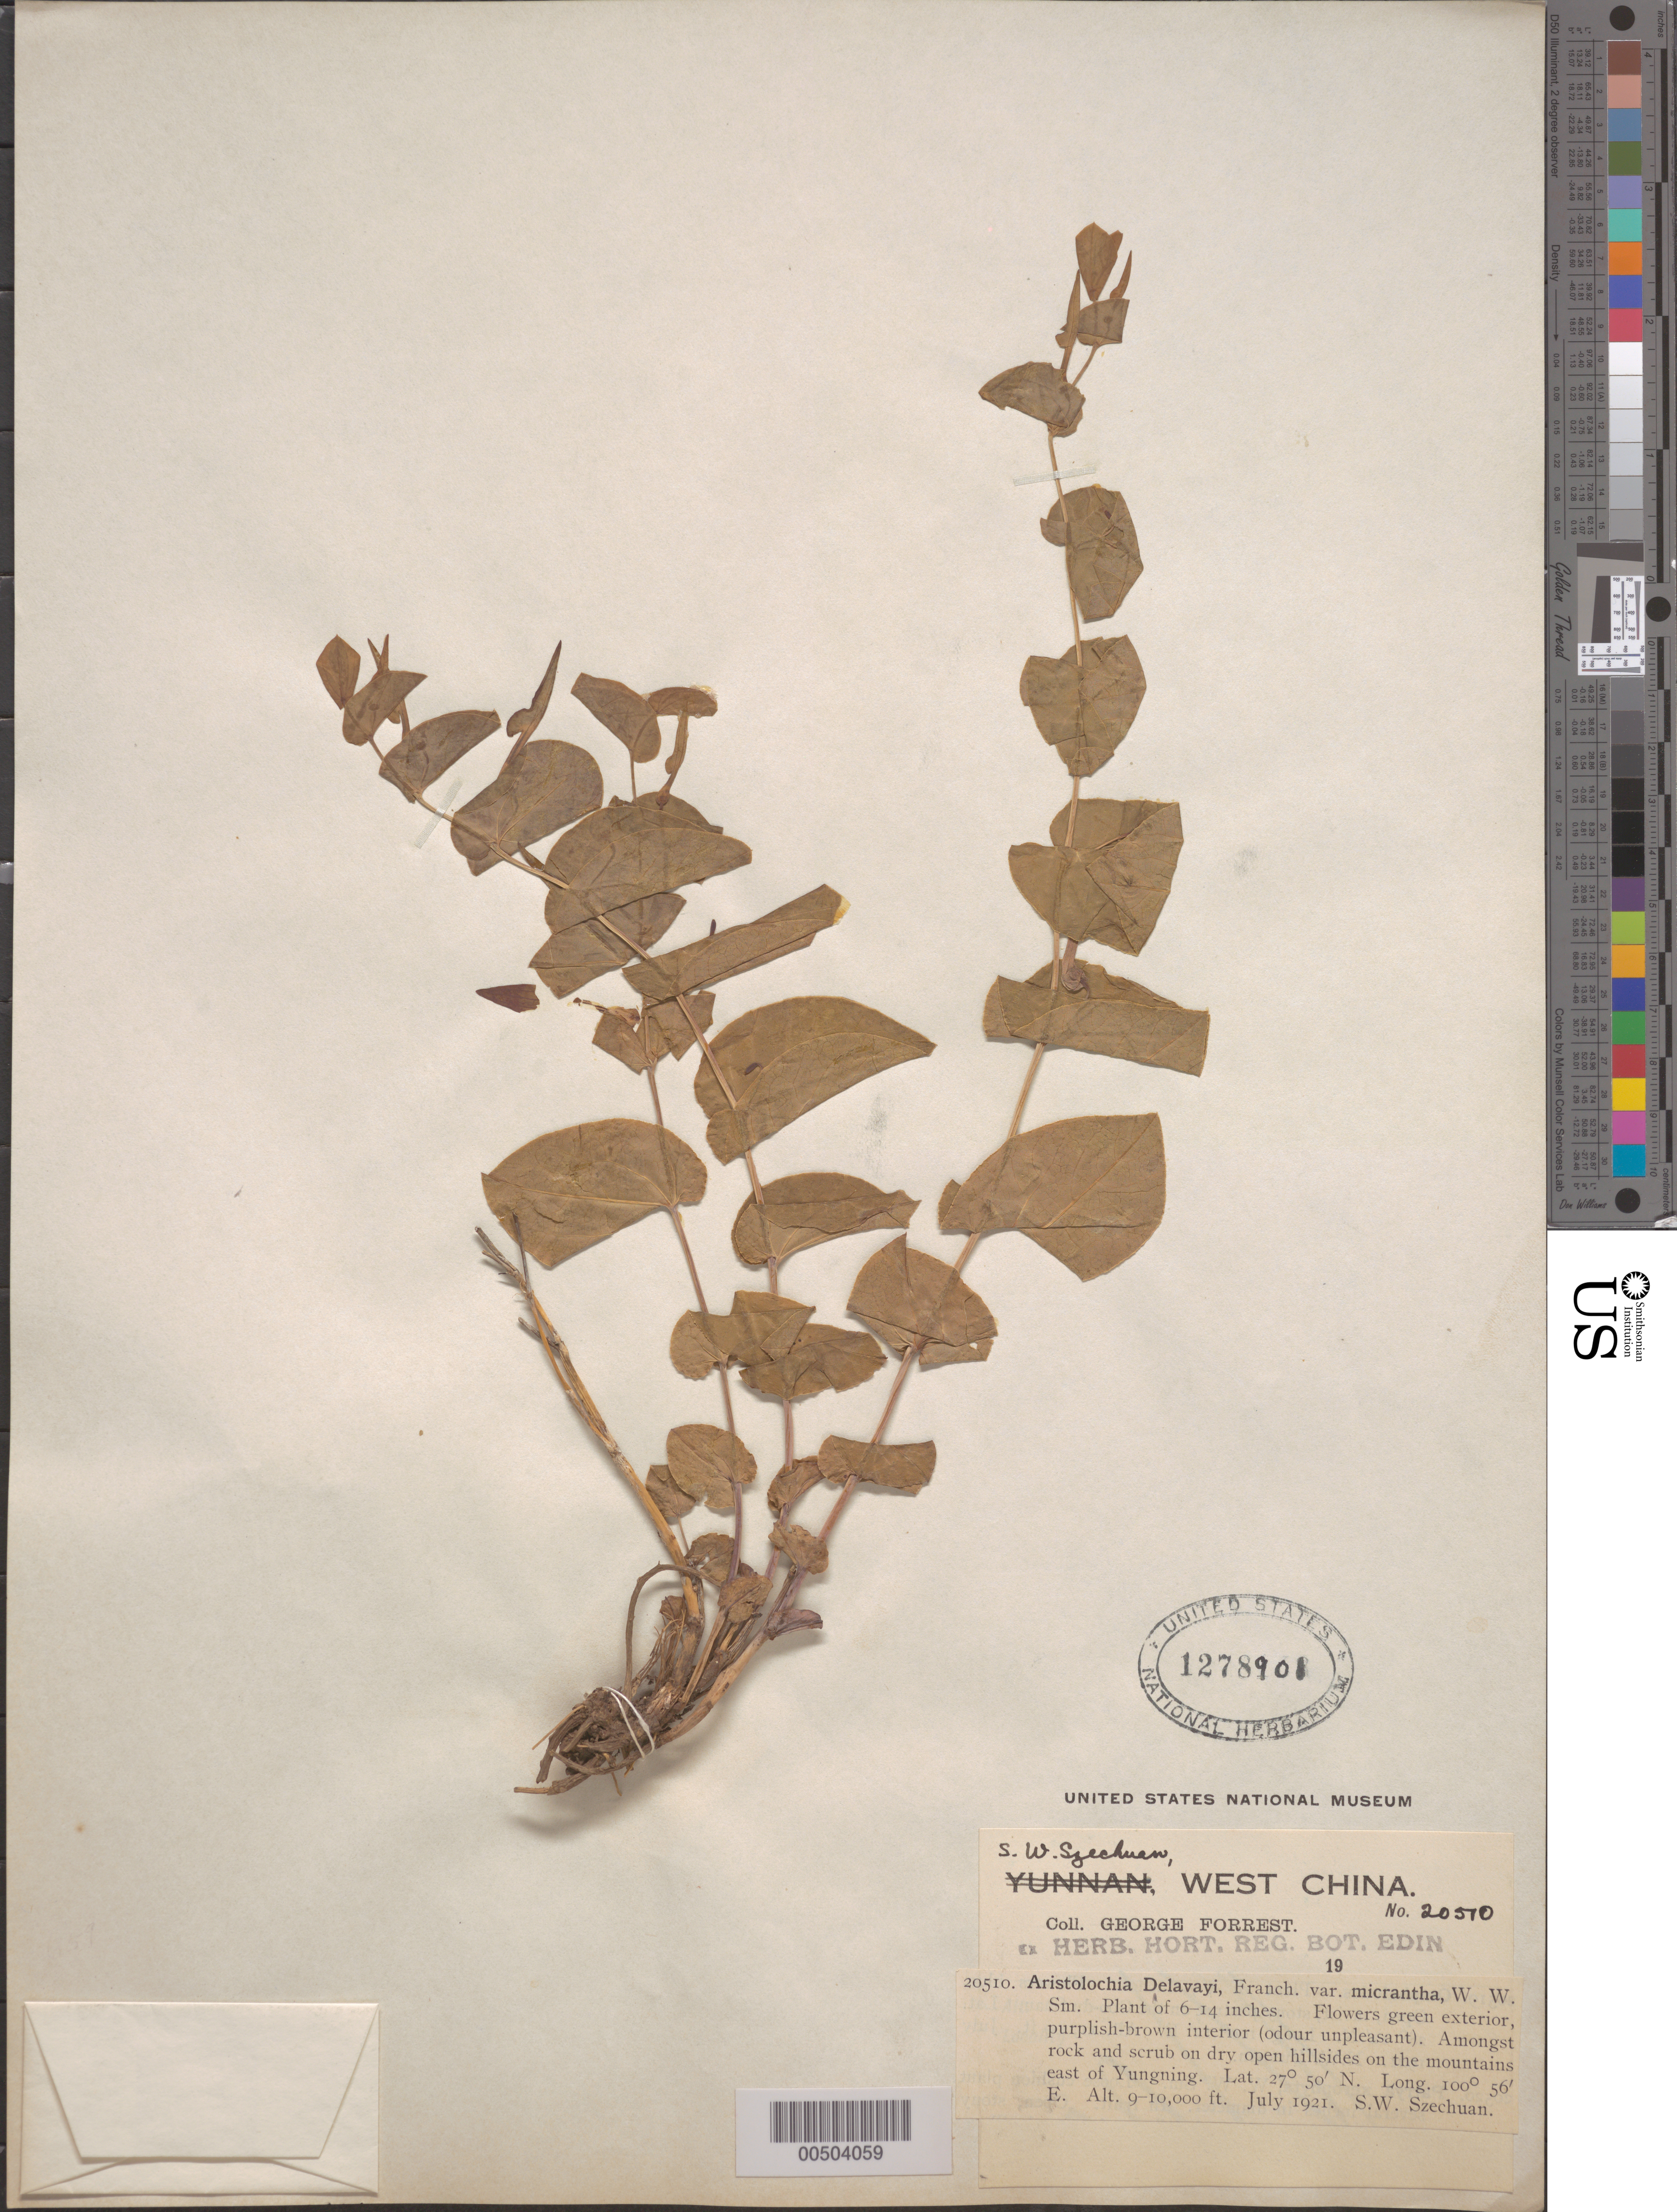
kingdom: Plantae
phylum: Tracheophyta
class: Magnoliopsida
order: Piperales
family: Aristolochiaceae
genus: Aristolochia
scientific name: Aristolochia delavayi var. micrantha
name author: Franch.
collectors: G. Forrest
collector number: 20510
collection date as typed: Jul 1921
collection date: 1921-07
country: China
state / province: Sichuan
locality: The mountains east of Yungning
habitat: Plant of 6-14 inches. Flowers green exterior, purplish-brown interior (odour unpleasant).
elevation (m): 3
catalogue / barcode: US 1278901